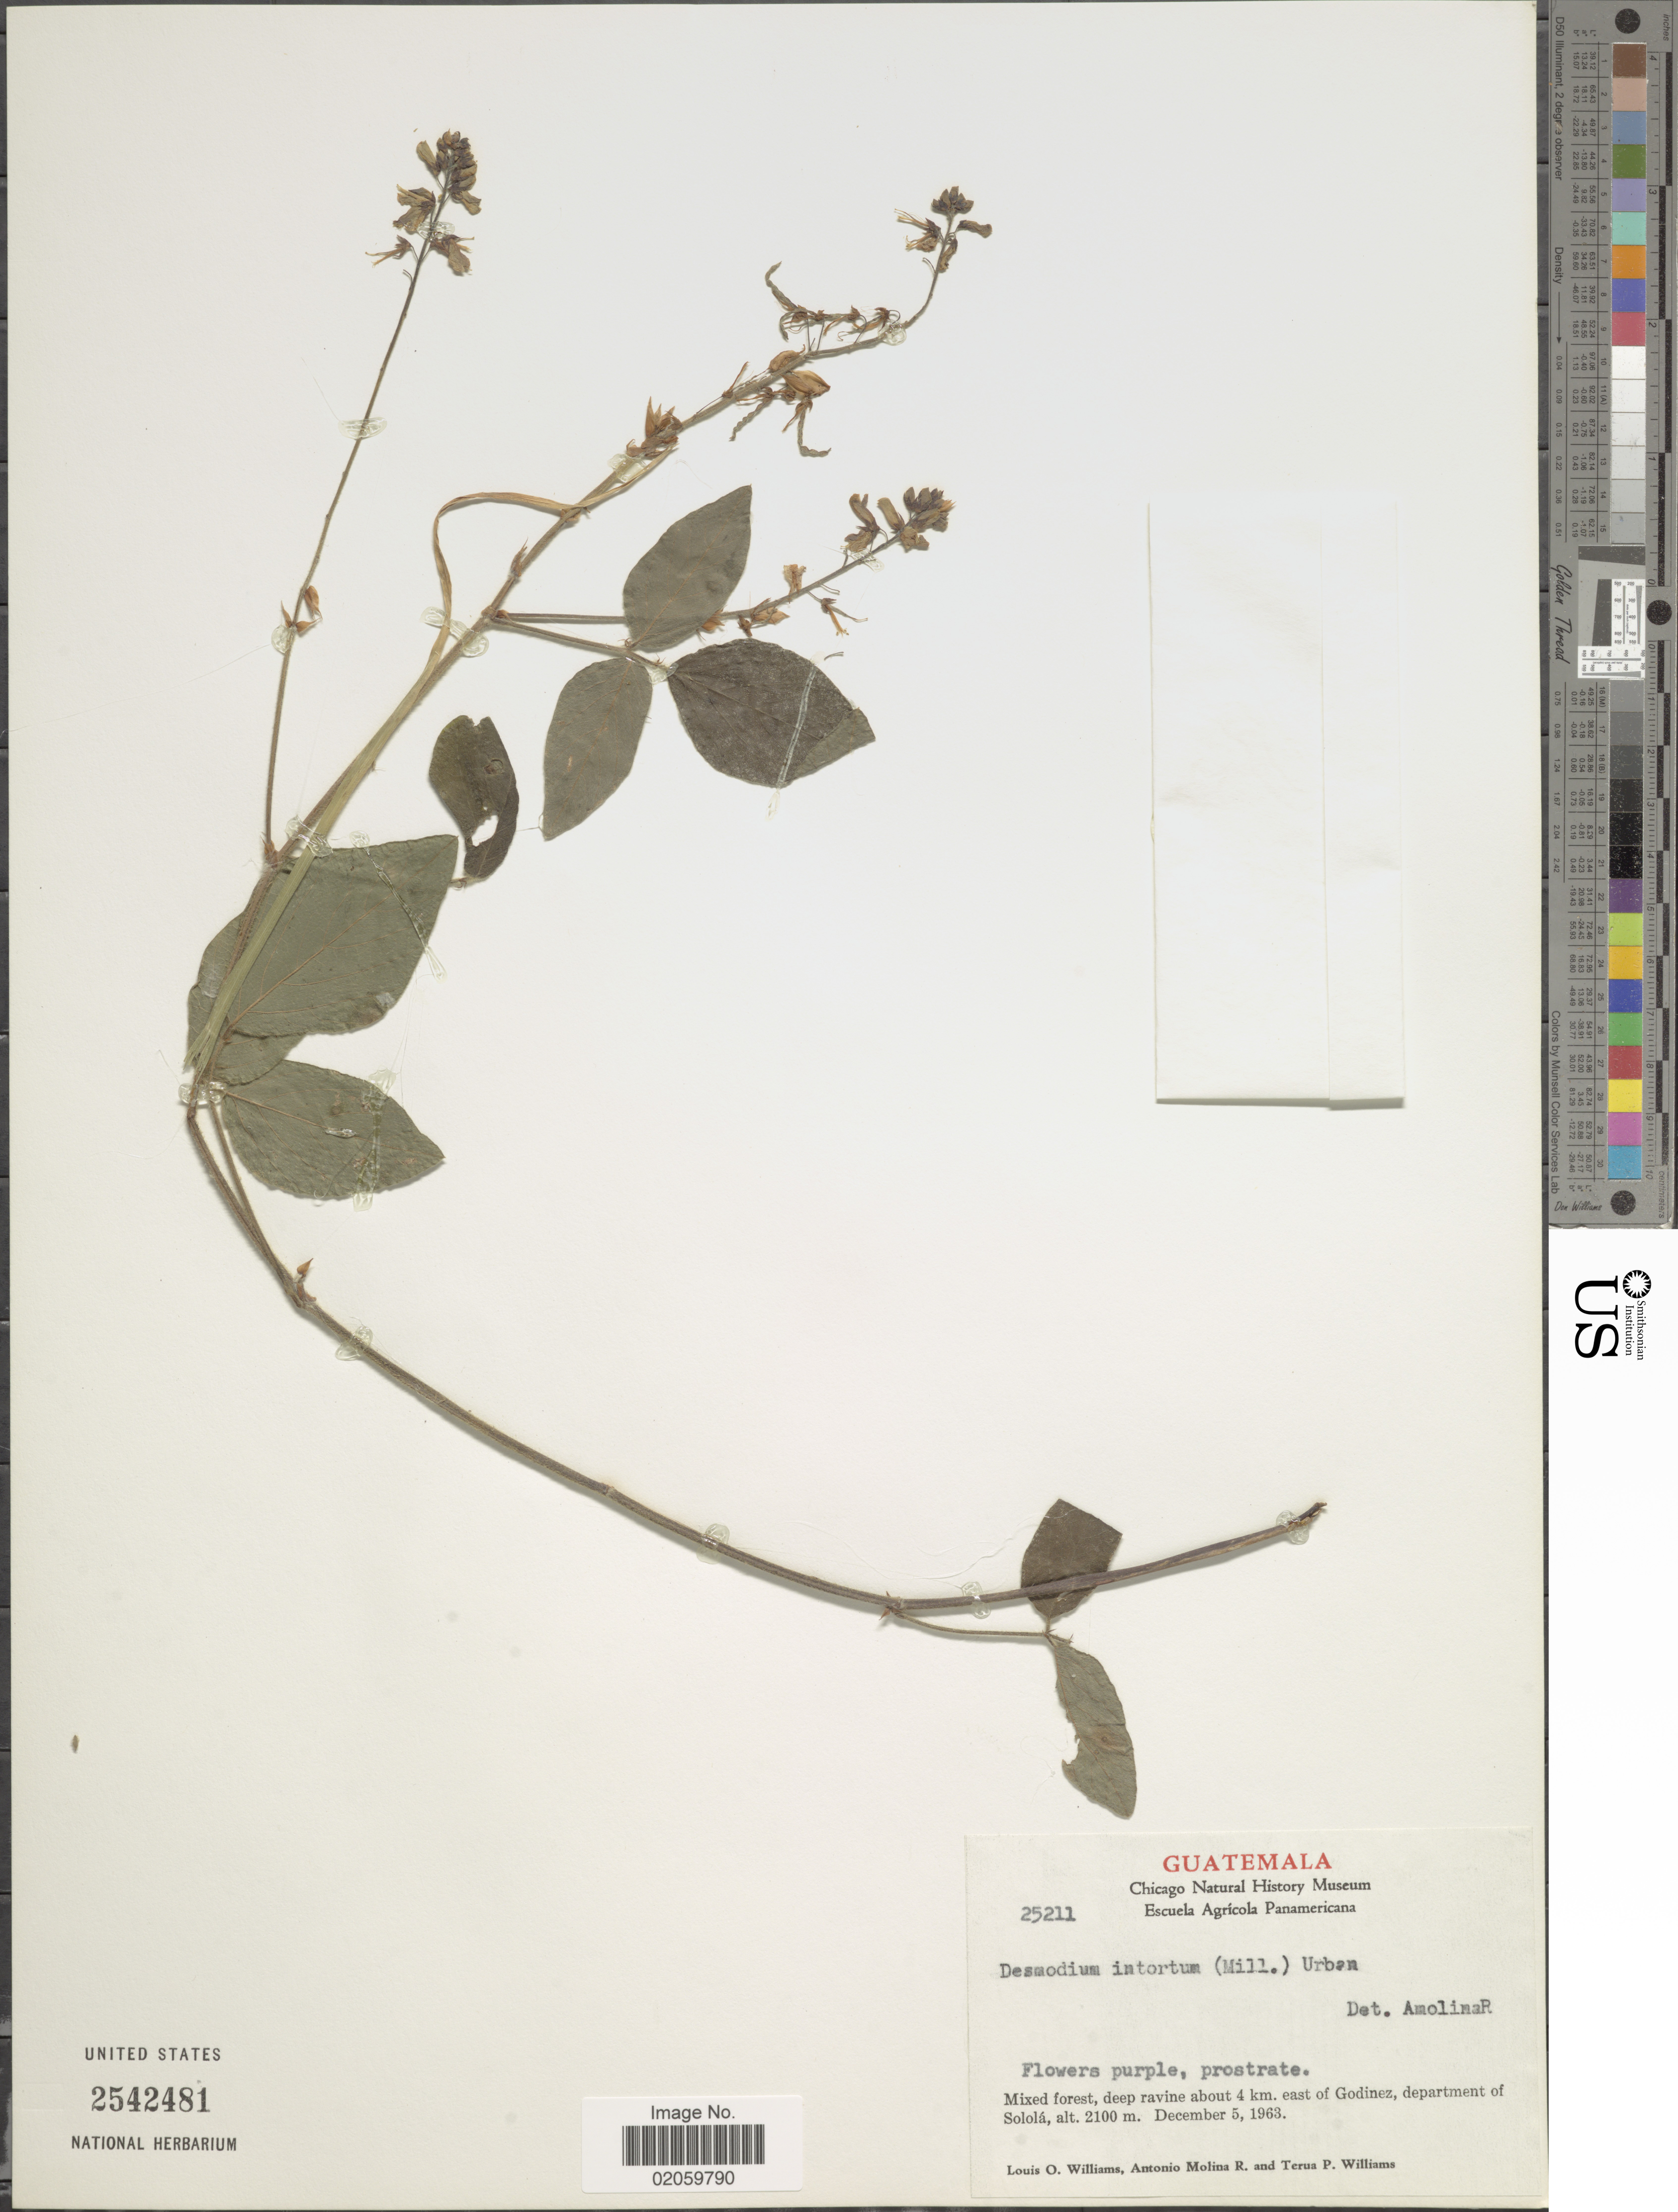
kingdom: Plantae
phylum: Tracheophyta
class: Magnoliopsida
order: Fabales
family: Fabaceae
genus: Desmodium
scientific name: Desmodium intortum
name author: (Mill.) Urb.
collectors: L. O. Williams, A. Molina R. & T. P. Williams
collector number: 25211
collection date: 1963-12-05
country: Guatemala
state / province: Sololá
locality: About 4 km. east of Godinez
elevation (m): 2100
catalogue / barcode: US 2542481